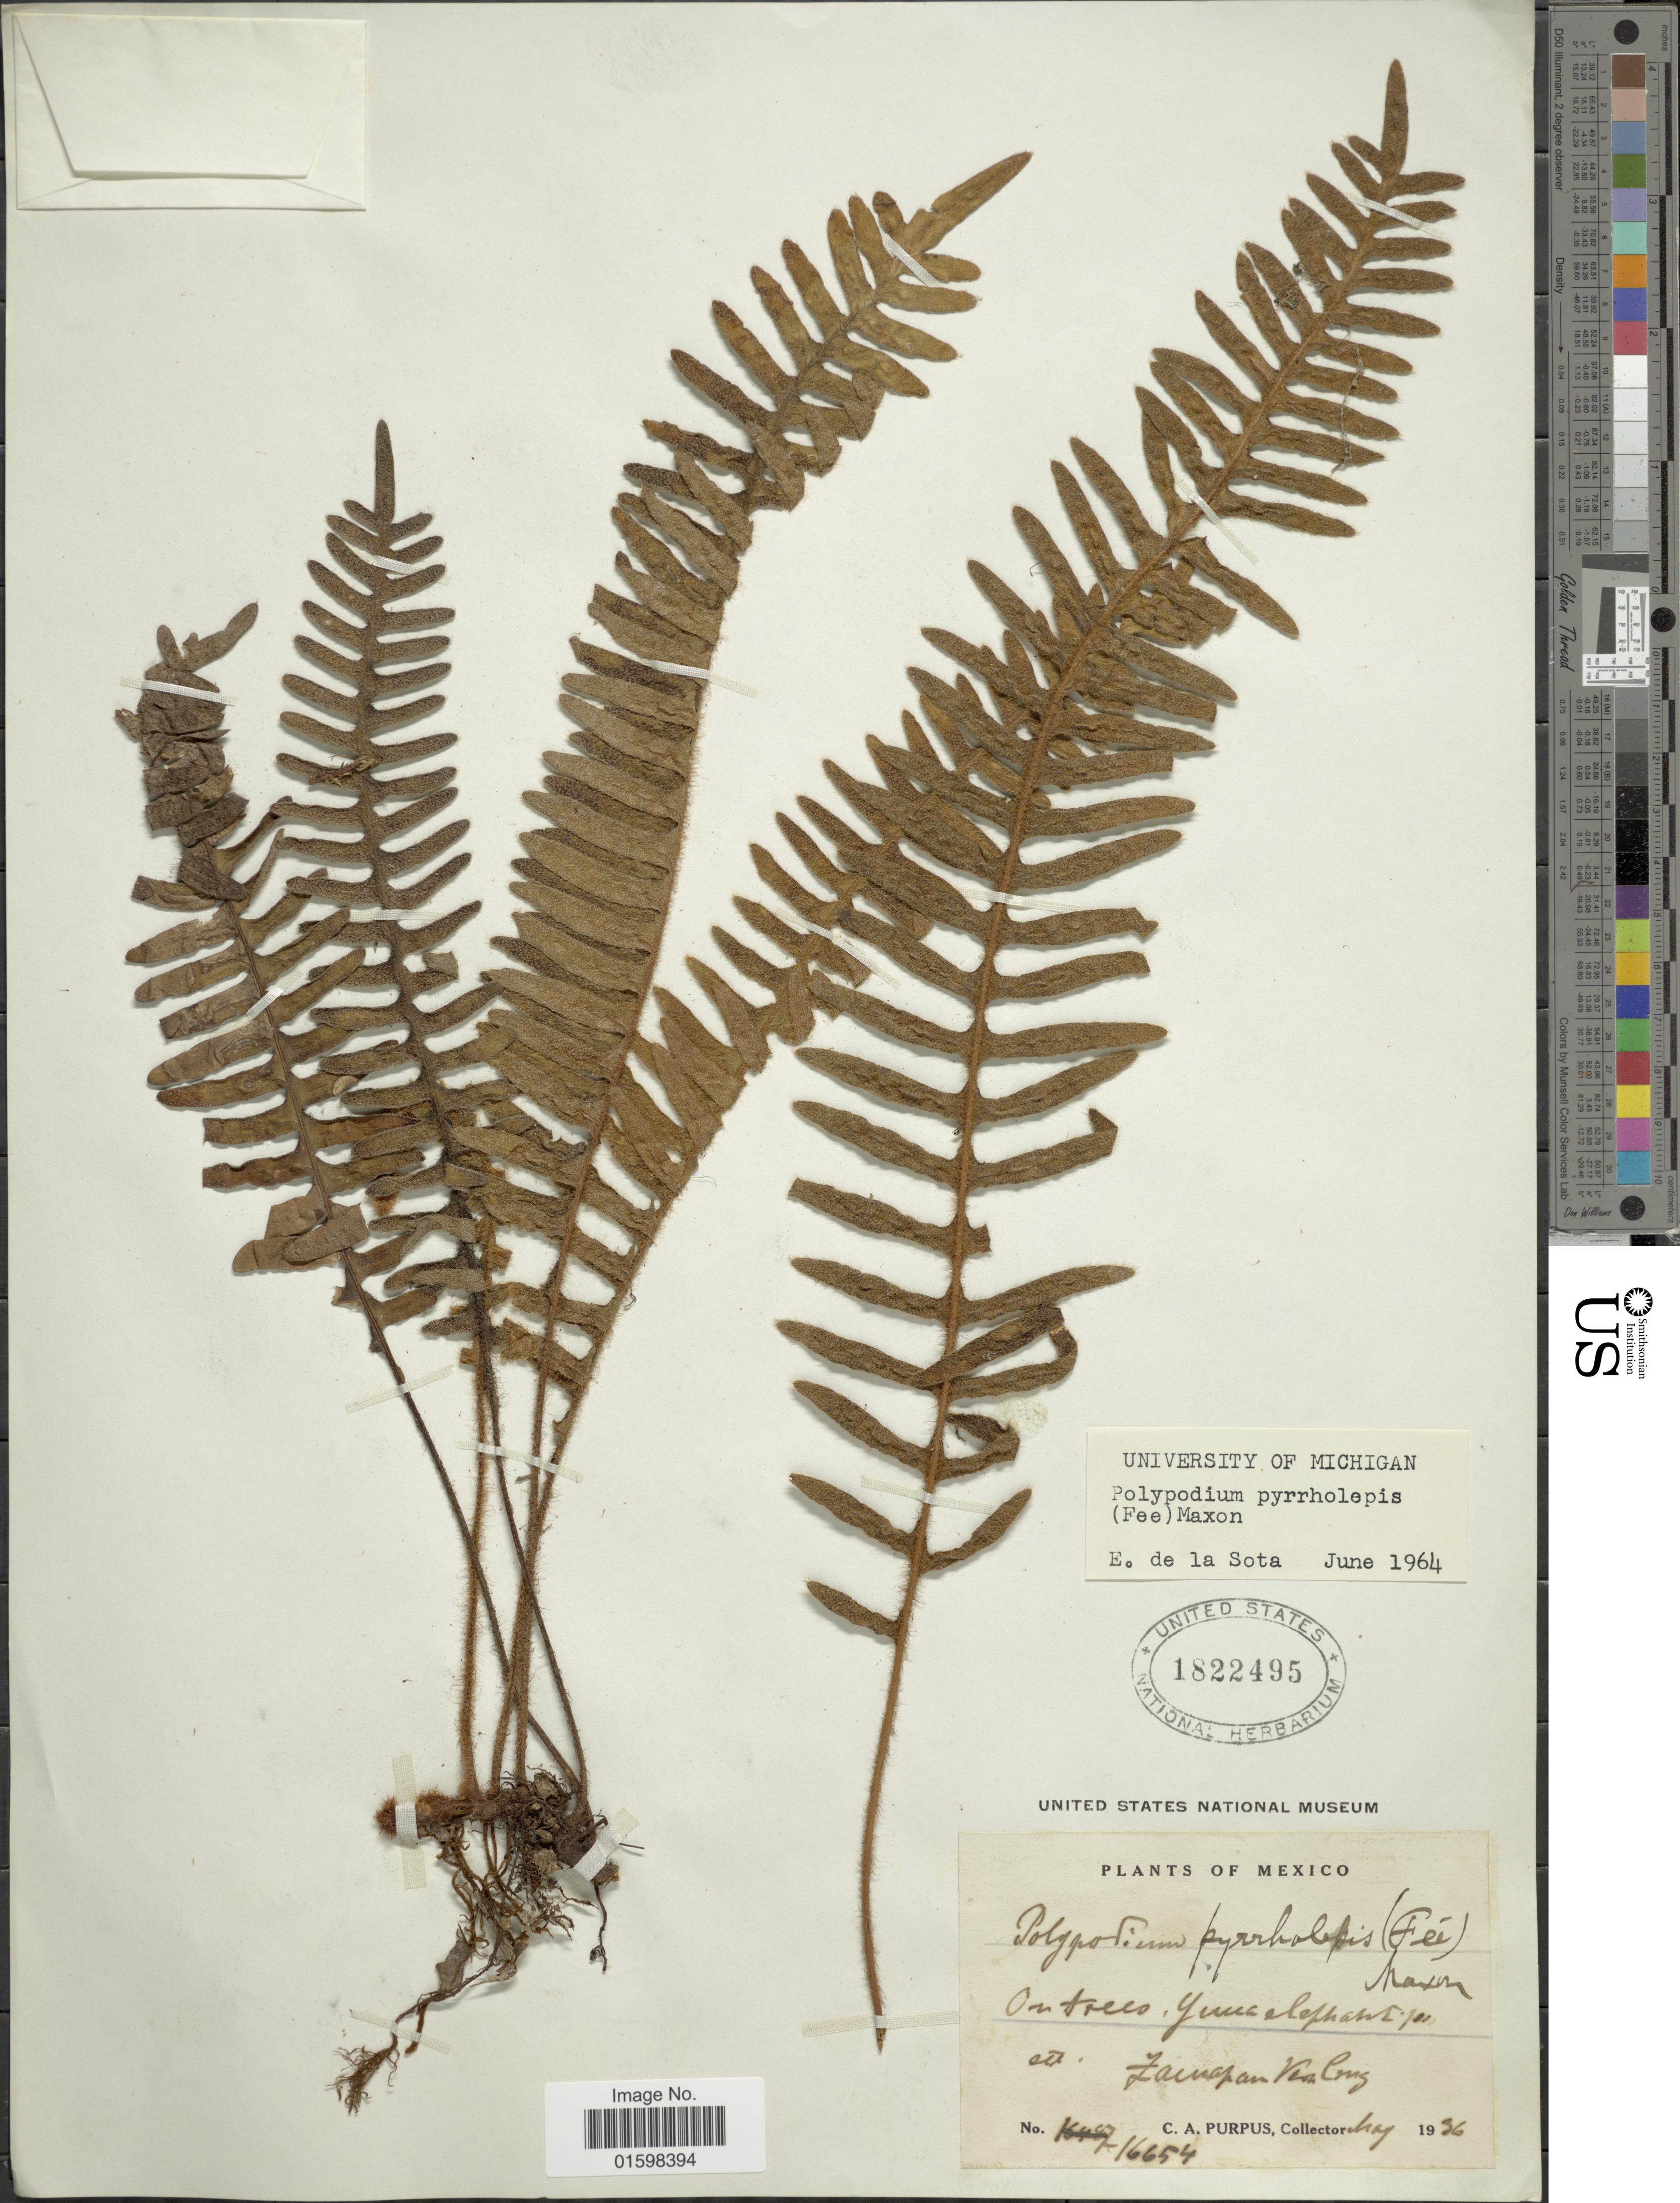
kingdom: Plantae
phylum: Tracheophyta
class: Polypodiopsida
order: Polypodiales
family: Polypodiaceae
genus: Pleopeltis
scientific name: Pleopeltis pyrrholepis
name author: (Fée) A.R. Sm. & Tejero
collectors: C. A. Purpus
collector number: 16654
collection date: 1936-05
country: Mexico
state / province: Veracruz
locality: Zacualpan.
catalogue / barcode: US 1822495